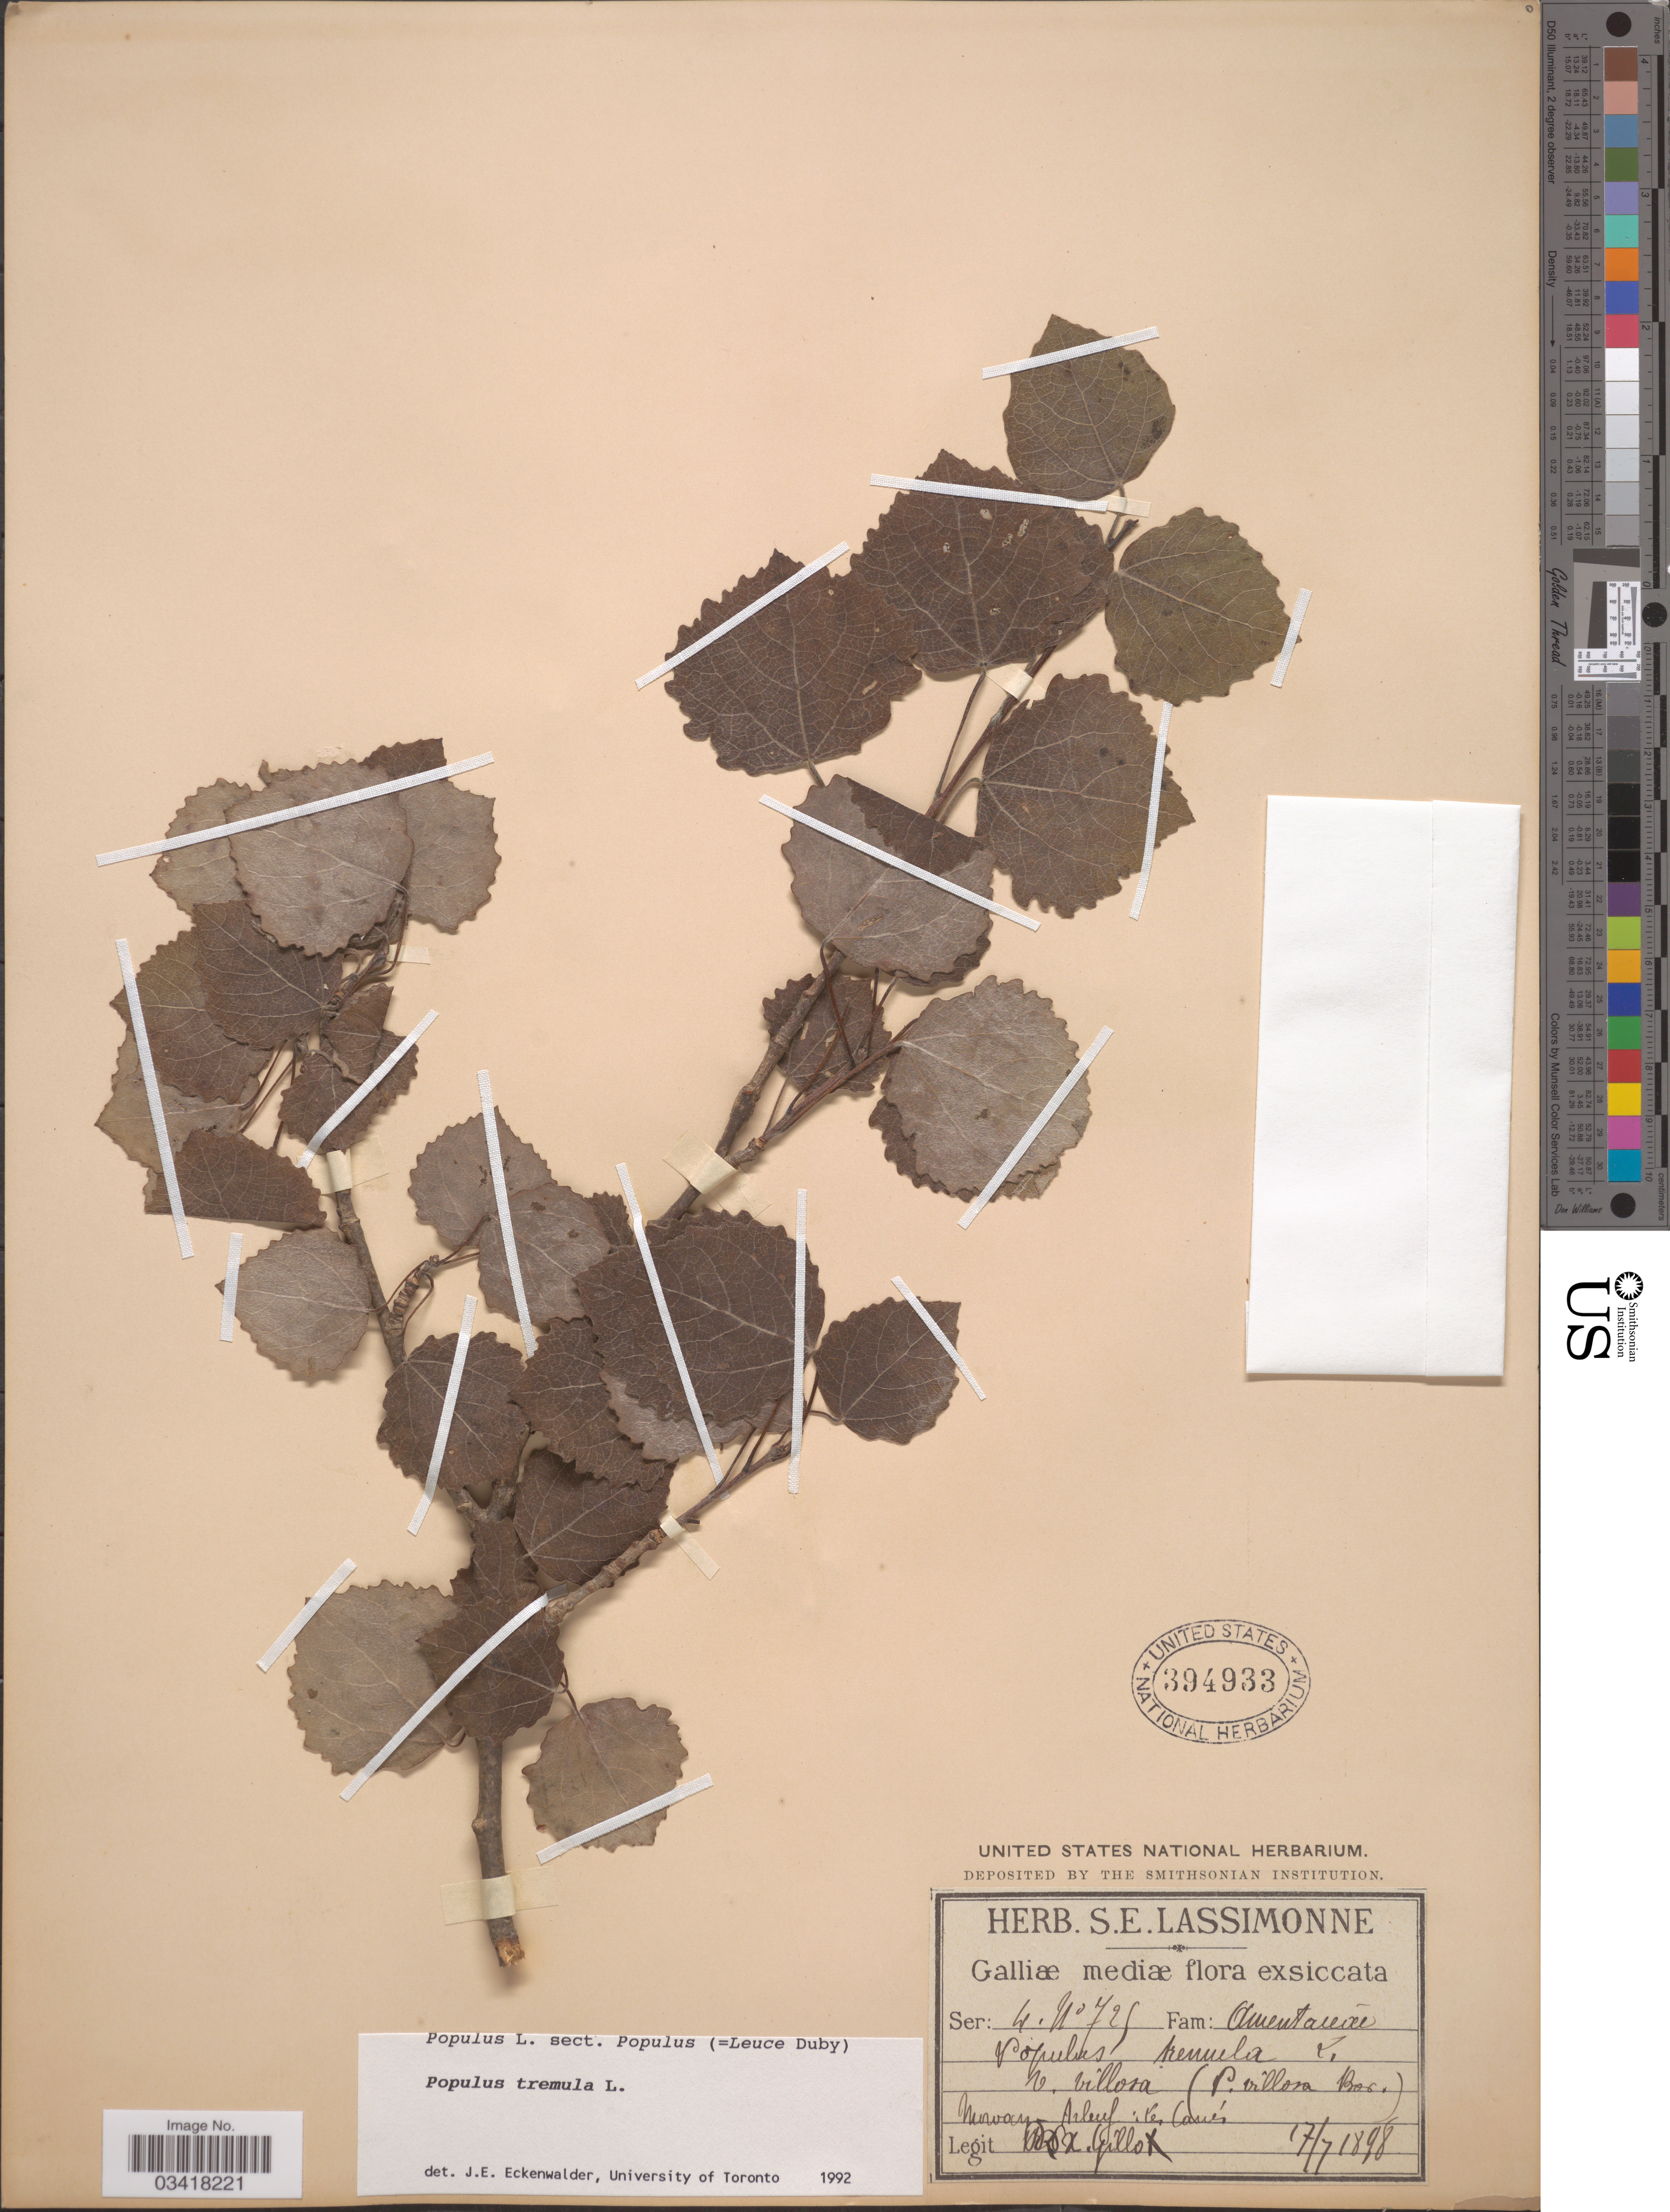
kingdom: Plantae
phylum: Tracheophyta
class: Magnoliopsida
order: Malpighiales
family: Salicaceae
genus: Populus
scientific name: Populus tremula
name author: L.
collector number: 725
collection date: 1898-07-17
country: France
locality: Galliæ mediæ. Morvan-Arleuf: les Canés.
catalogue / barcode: US 394933